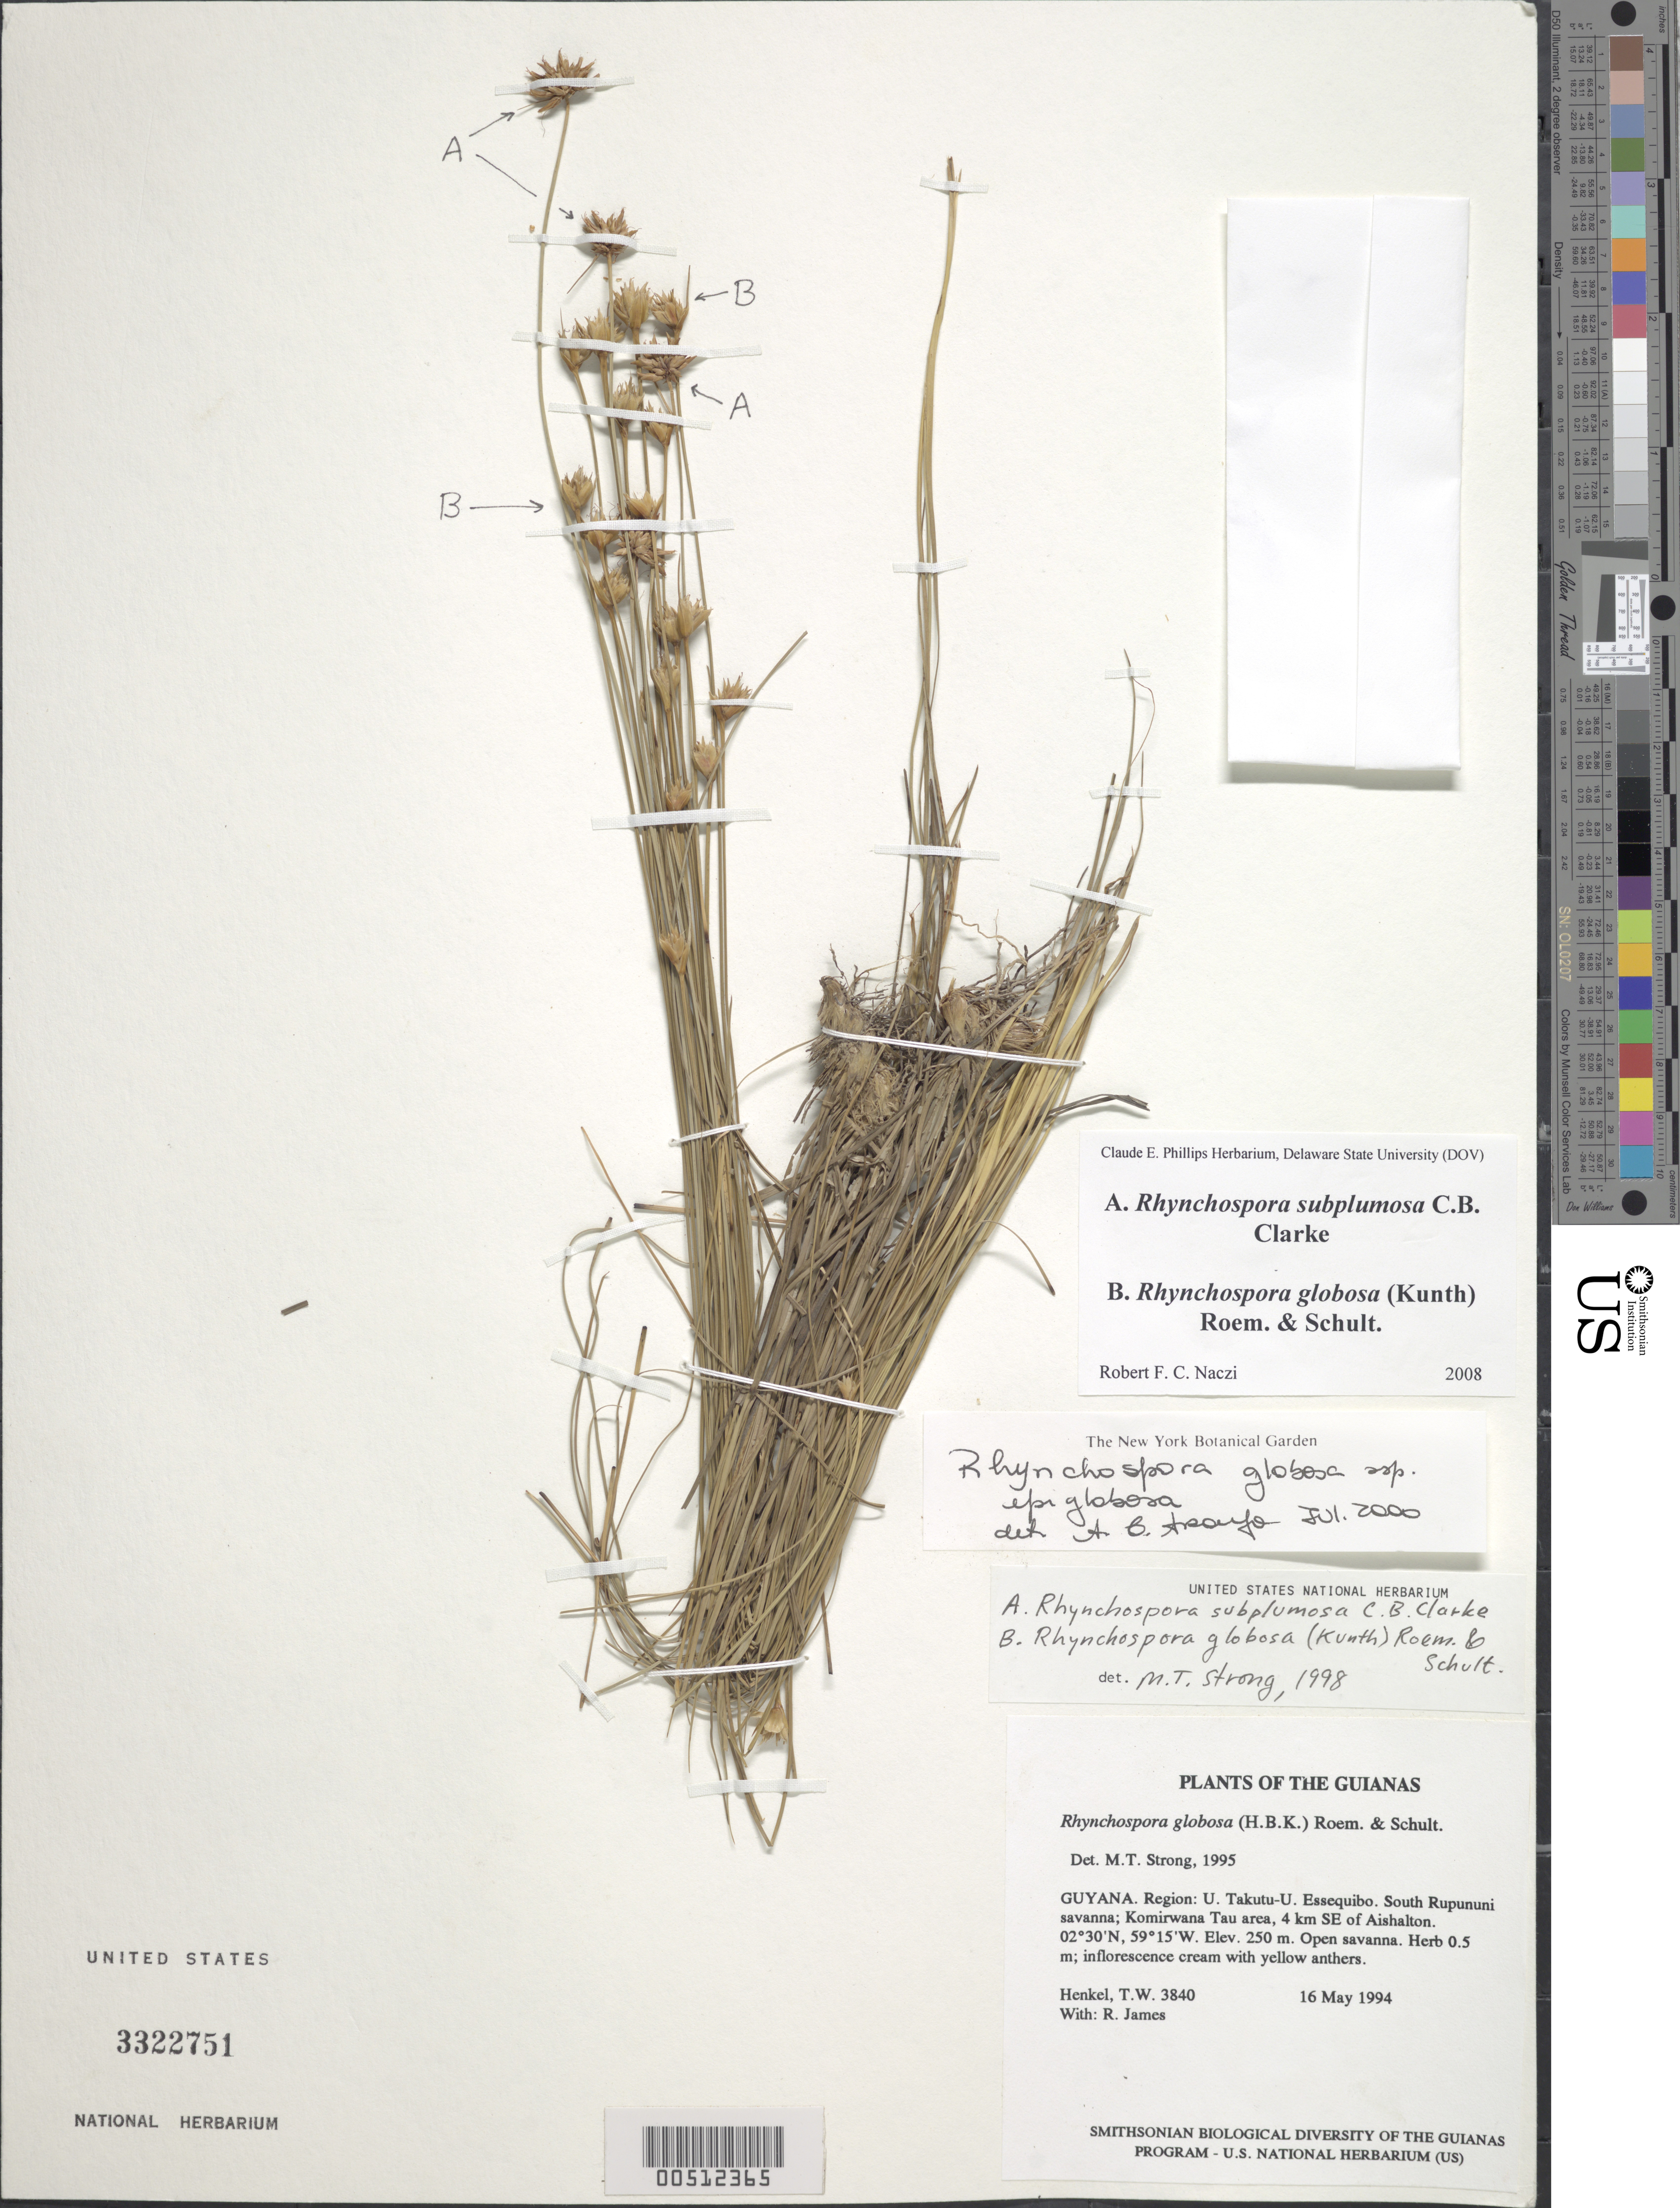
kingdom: Plantae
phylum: Tracheophyta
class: Liliopsida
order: Poales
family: Cyperaceae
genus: Rhynchospora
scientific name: Rhynchospora subplumosa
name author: C.B. Clarke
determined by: Alves, K.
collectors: T. Henkel & R. James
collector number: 3840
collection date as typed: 16 May 1994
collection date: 1994-05-16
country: Guyana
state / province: U. Takutu-U. Essequibo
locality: South Rupununi savanna; Komirwana Tau area, 4 km SE of Aishalton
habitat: Open savanna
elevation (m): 250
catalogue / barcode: US 3322751